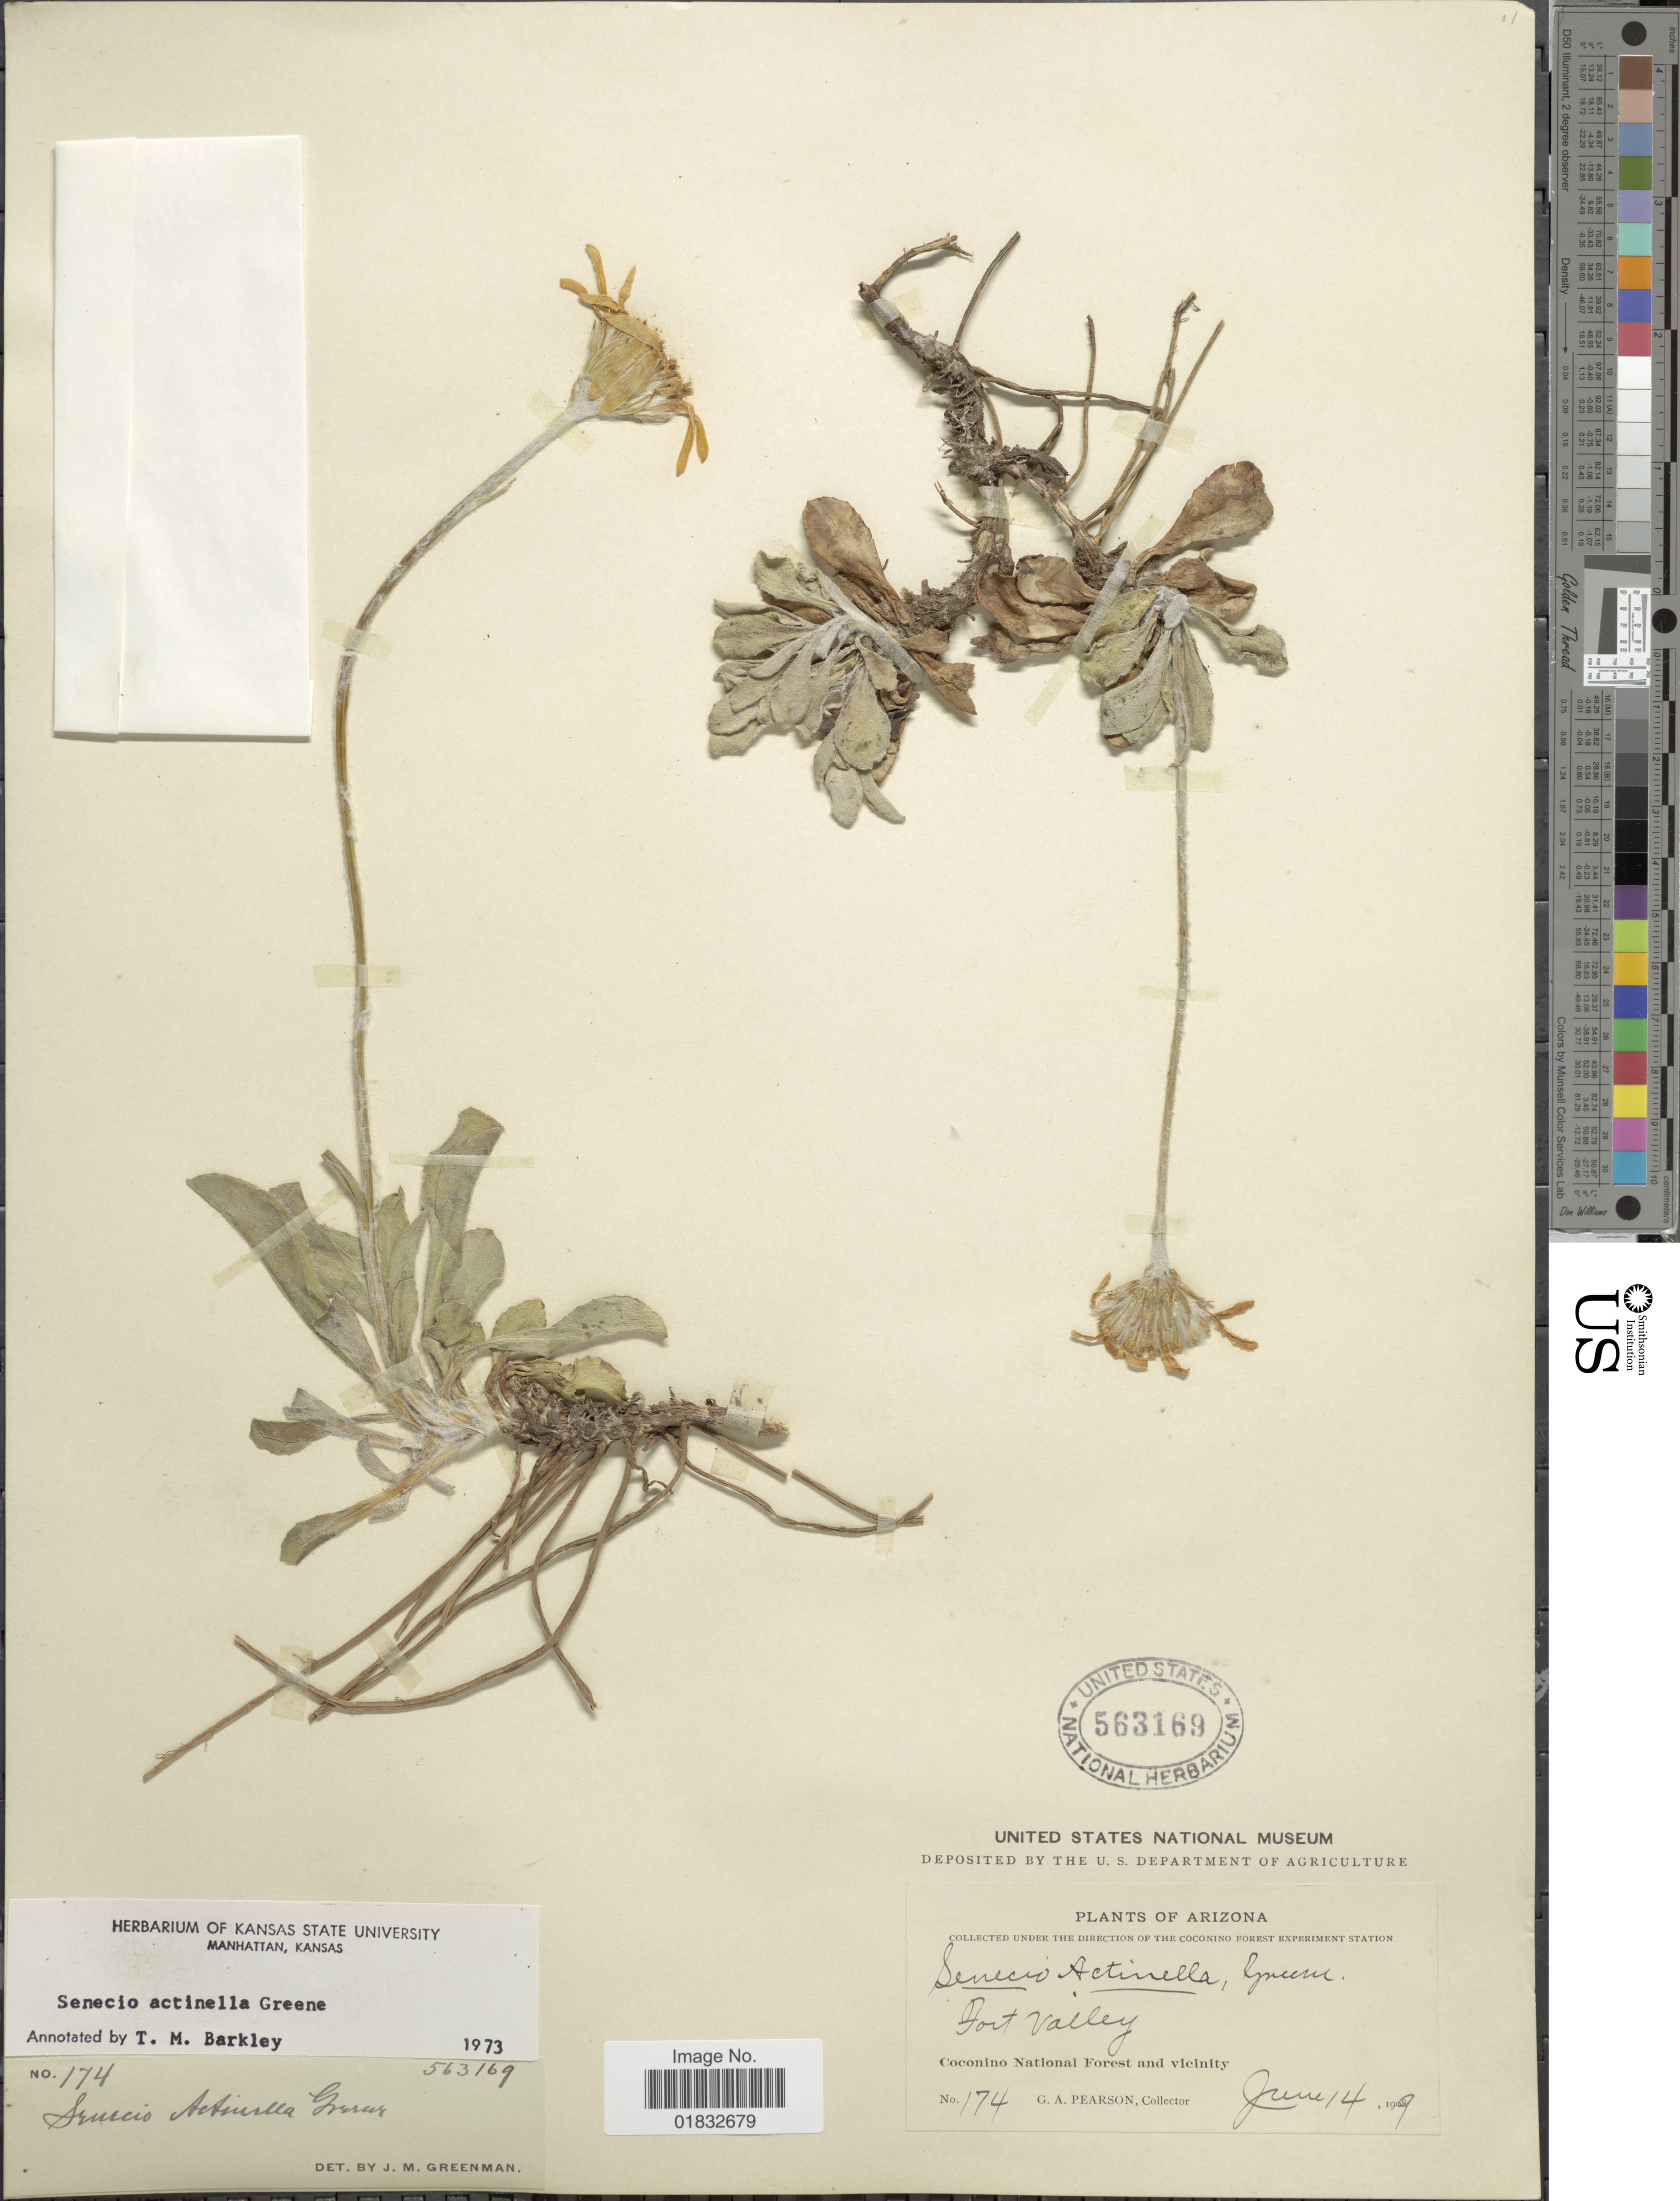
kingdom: Plantae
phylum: Tracheophyta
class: Magnoliopsida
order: Asterales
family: Asteraceae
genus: Senecio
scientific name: Senecio actinella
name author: Greene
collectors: G. A. Pearson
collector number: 174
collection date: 1909-06-14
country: United States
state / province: Arizona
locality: Fort Valley, Coconino National Forest and vicinity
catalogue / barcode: US 563169